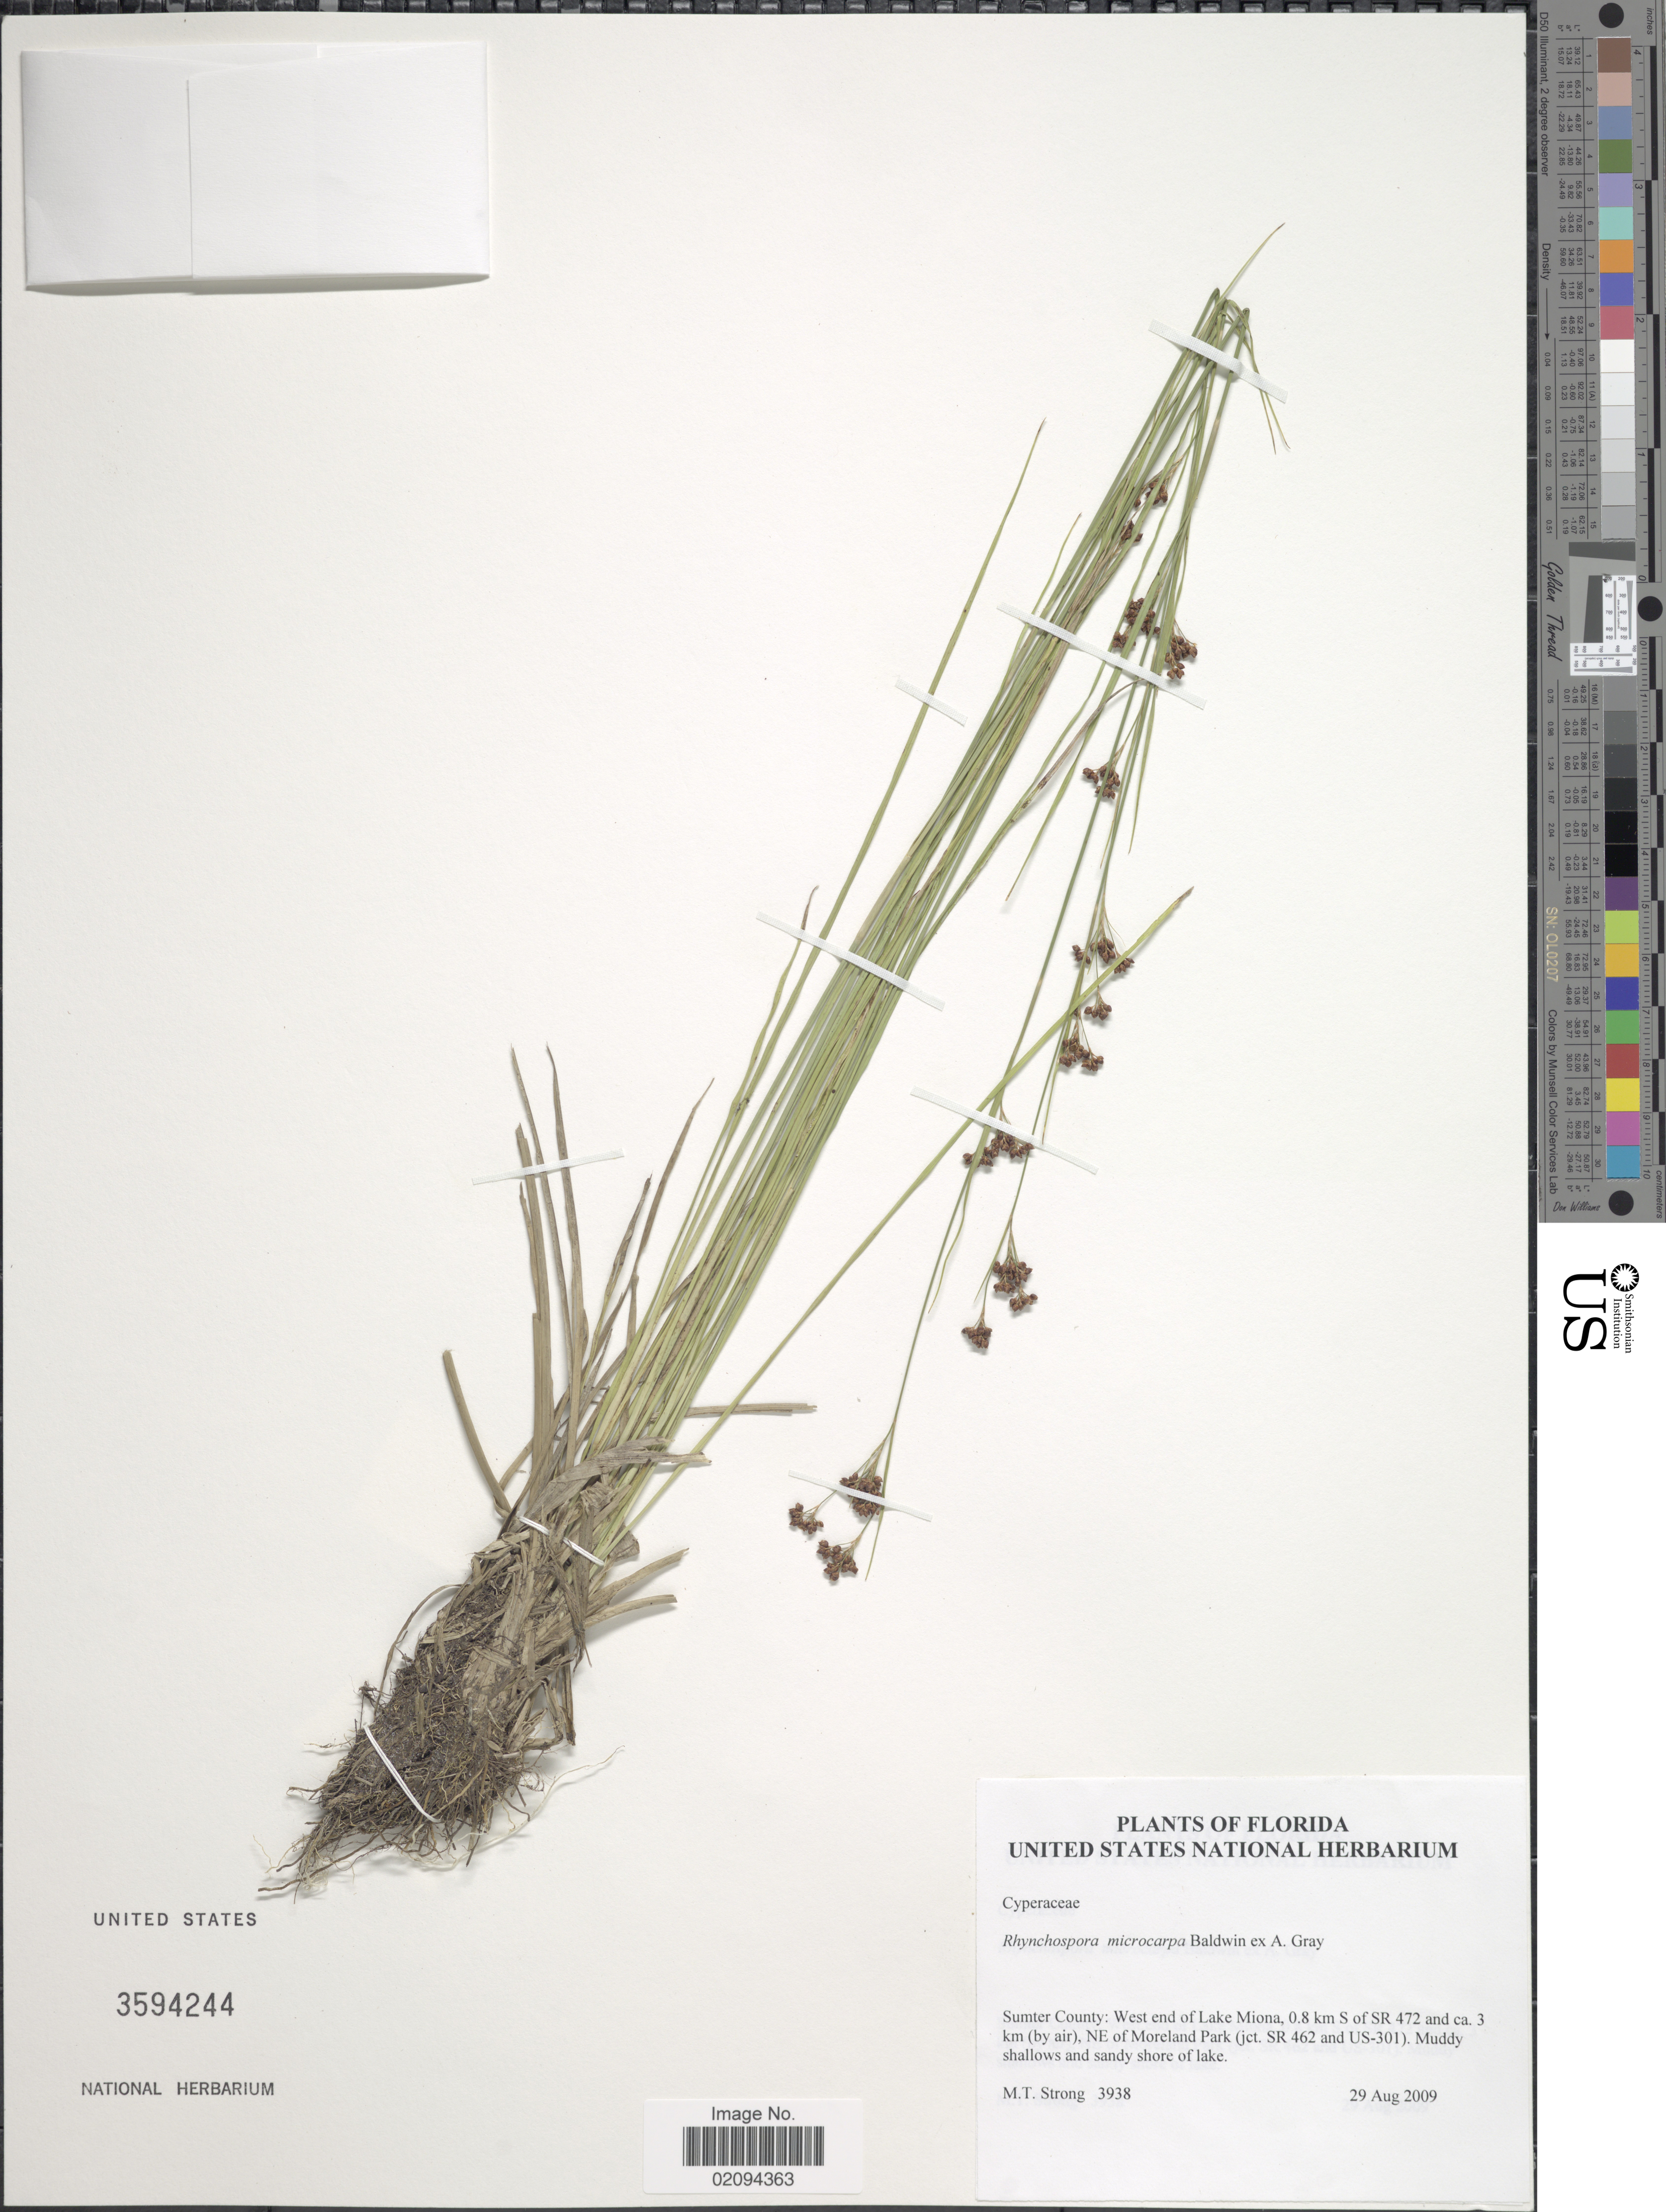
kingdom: Plantae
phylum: Tracheophyta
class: Liliopsida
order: Poales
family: Cyperaceae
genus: Rhynchospora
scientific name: Rhynchospora microcarpa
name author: Baldwin ex A. Gray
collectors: M. T. Strong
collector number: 3938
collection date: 2009-08-29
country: United States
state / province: Florida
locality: Sumter County: West end of Lake Miona, 0.8 km S of SR 472 and ca. 3 km (by air), NE of Moreland Park (jct. SR 462 and US-301)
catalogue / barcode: US 3594244